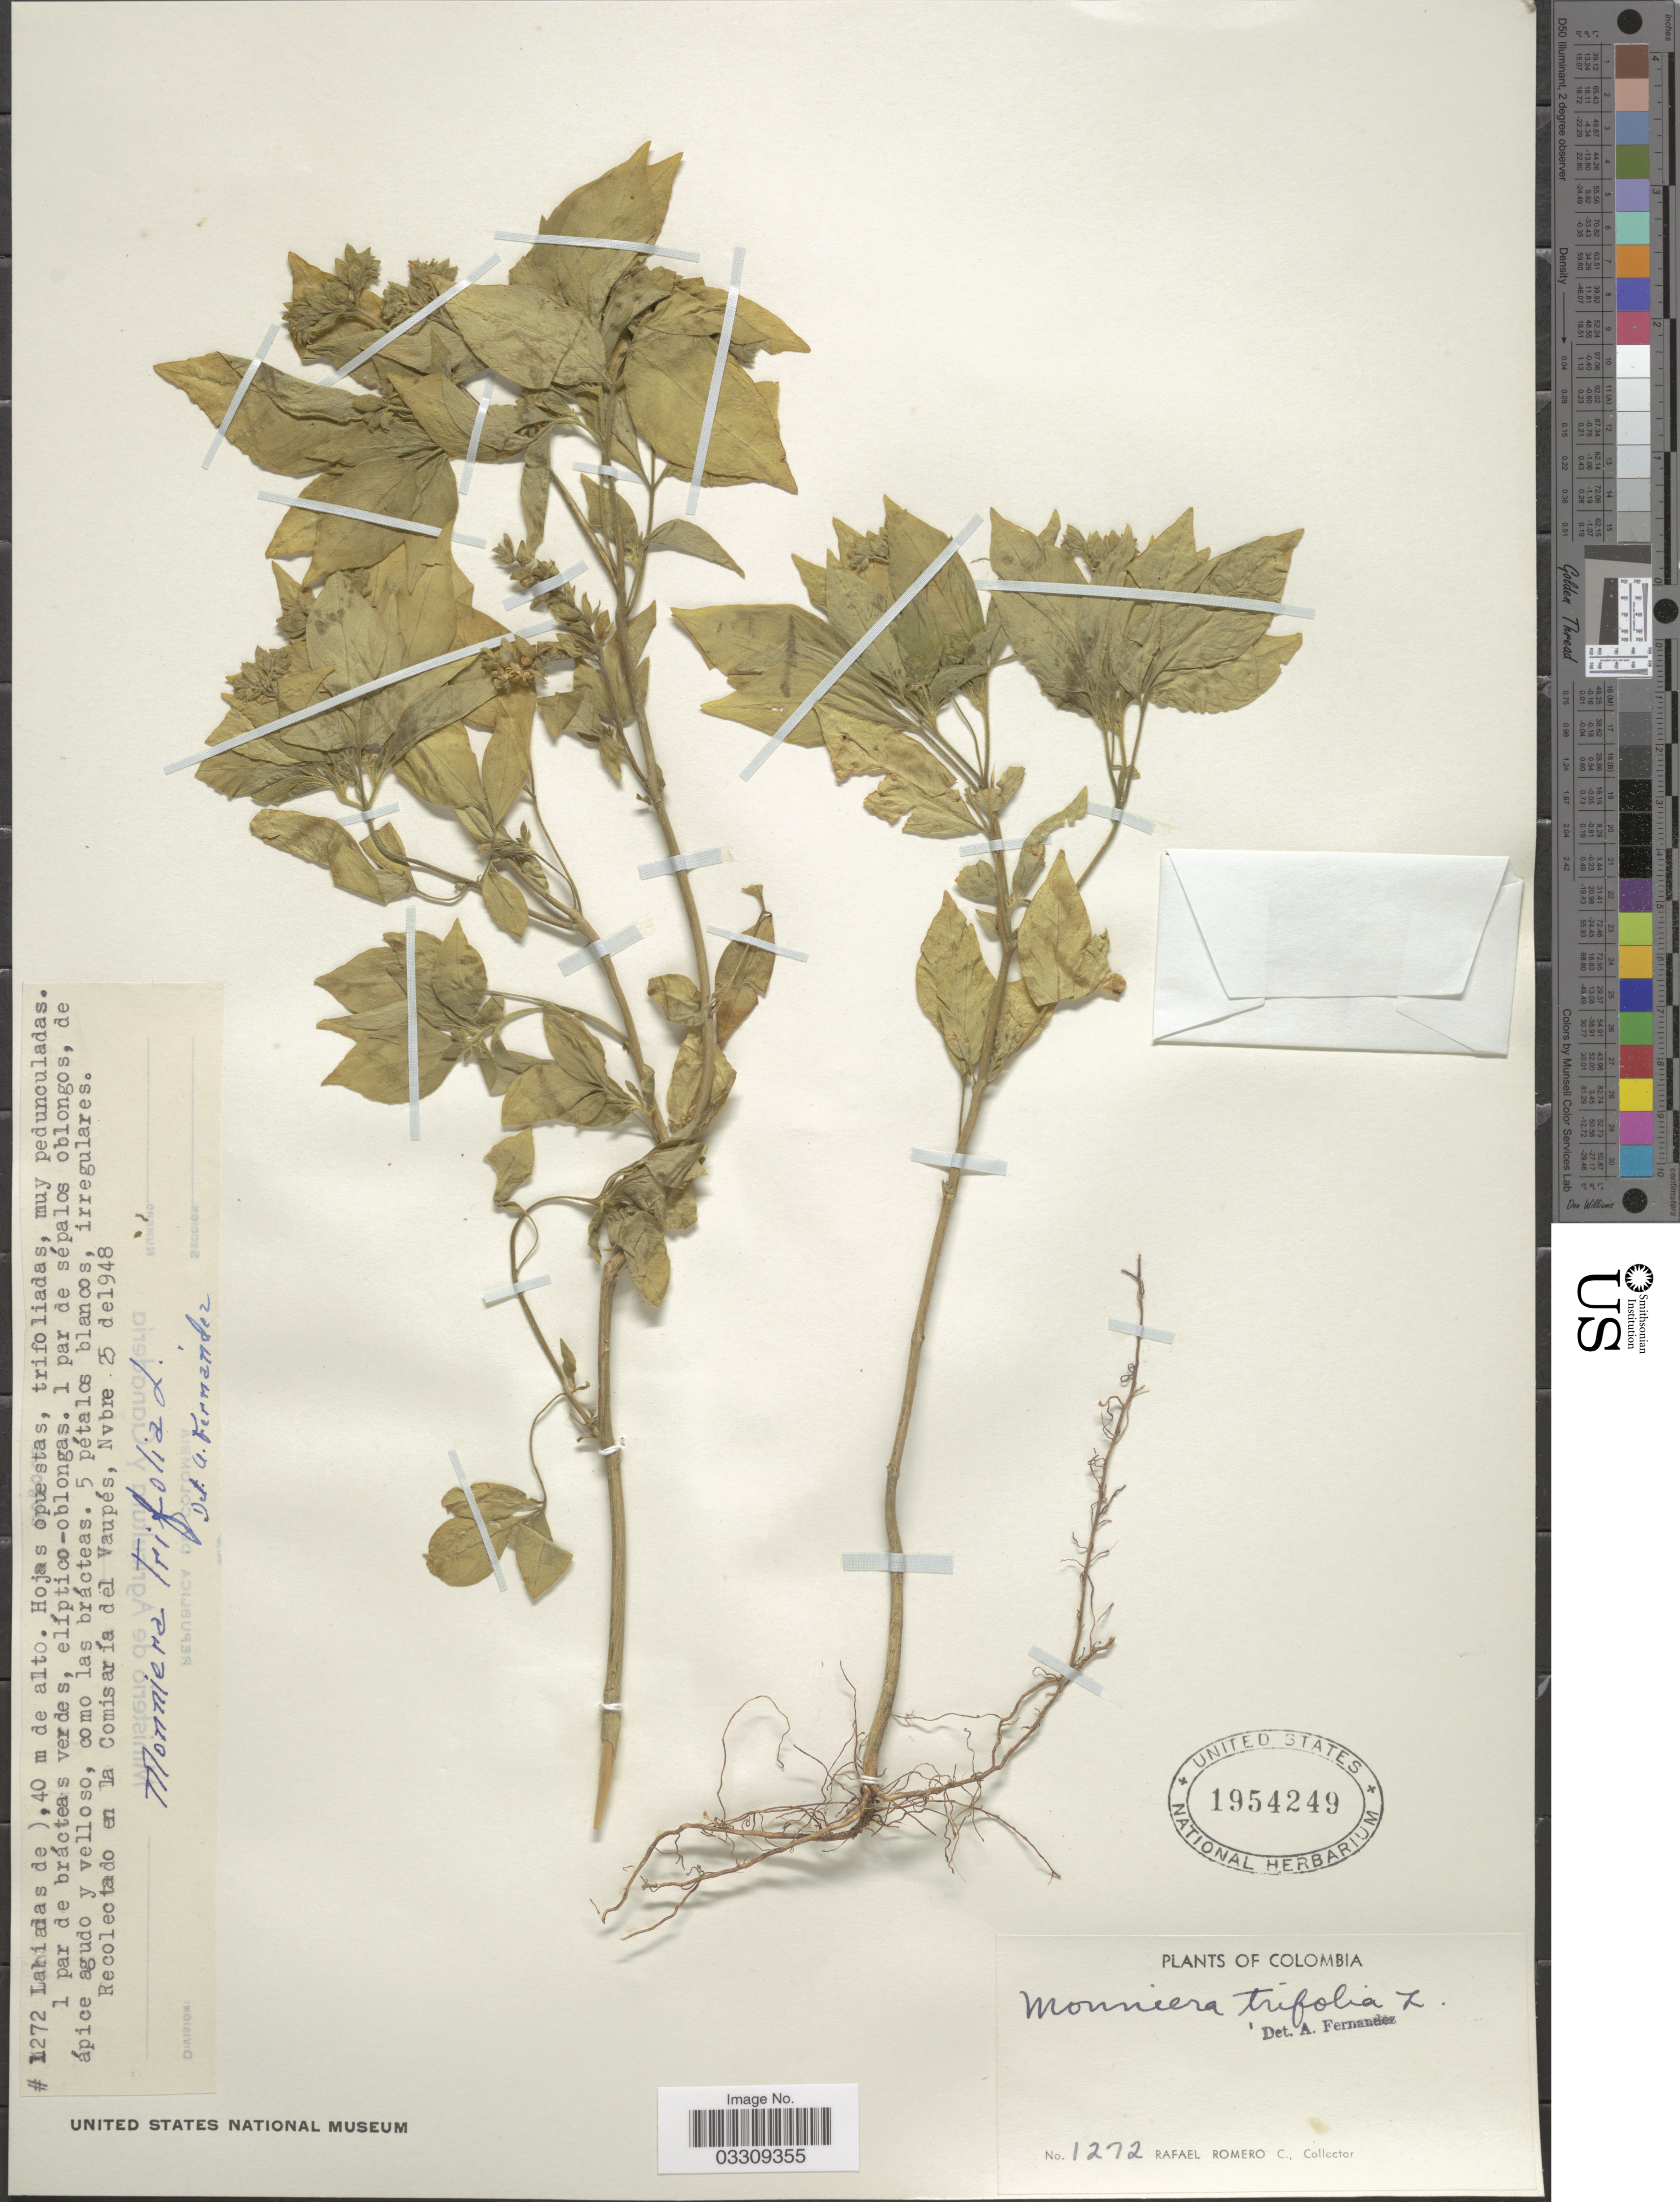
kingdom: Plantae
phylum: Tracheophyta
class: Magnoliopsida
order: Sapindales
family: Rutaceae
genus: Ertela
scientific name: Ertela trifolia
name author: (L.) Kuntze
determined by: Strong, Mark T., (BOT), Smithsonian Institution - National Museum of Natural History (UNITED STATES)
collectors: R. Romero Castañeda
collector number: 1272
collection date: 1948-11-25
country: Colombia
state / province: Vaupés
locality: Comisaría del Vaupés.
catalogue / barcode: US 1954249